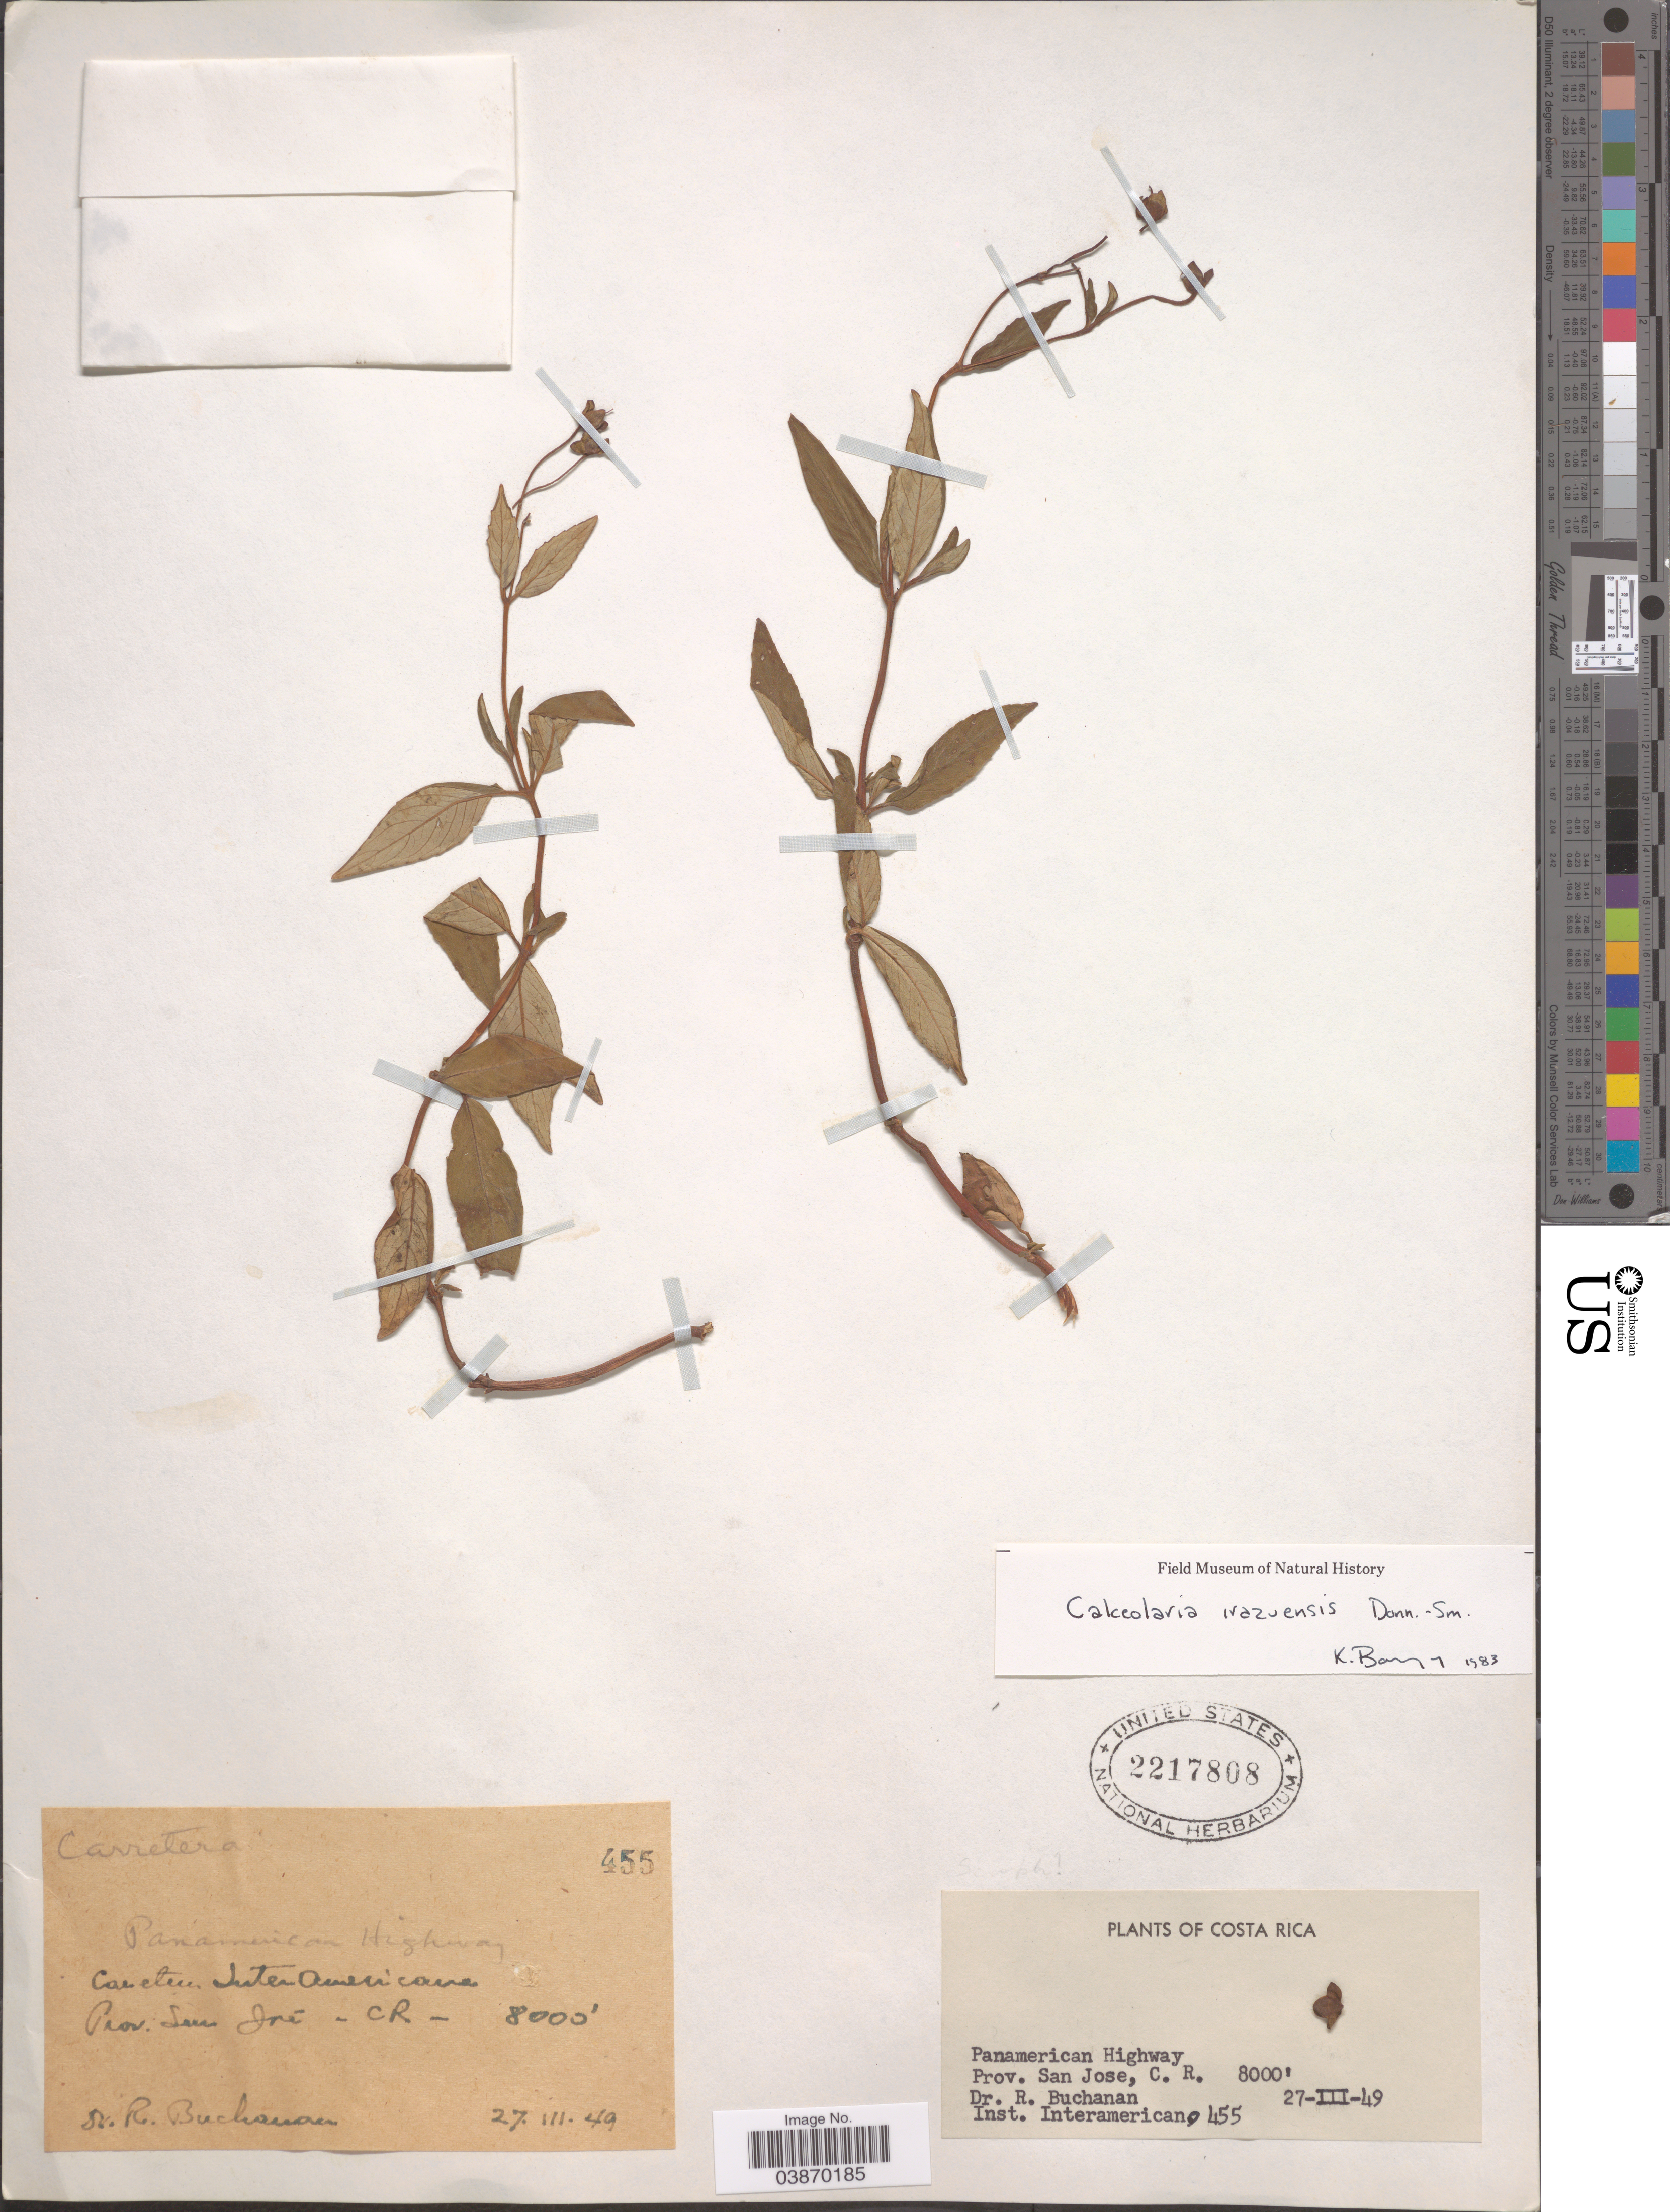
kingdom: Plantae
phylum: Tracheophyta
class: Magnoliopsida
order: Lamiales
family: Calceolariaceae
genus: Calceolaria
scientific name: Calceolaria irazuensis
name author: Donn. Sm.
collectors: R. Buchanan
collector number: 455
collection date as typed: Transcribed d/m/y: 27/3/49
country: Costa Rica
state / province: San José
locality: Panamerican Highway. Carretera Inter Americana. C.R.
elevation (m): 2438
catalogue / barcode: US 2217808